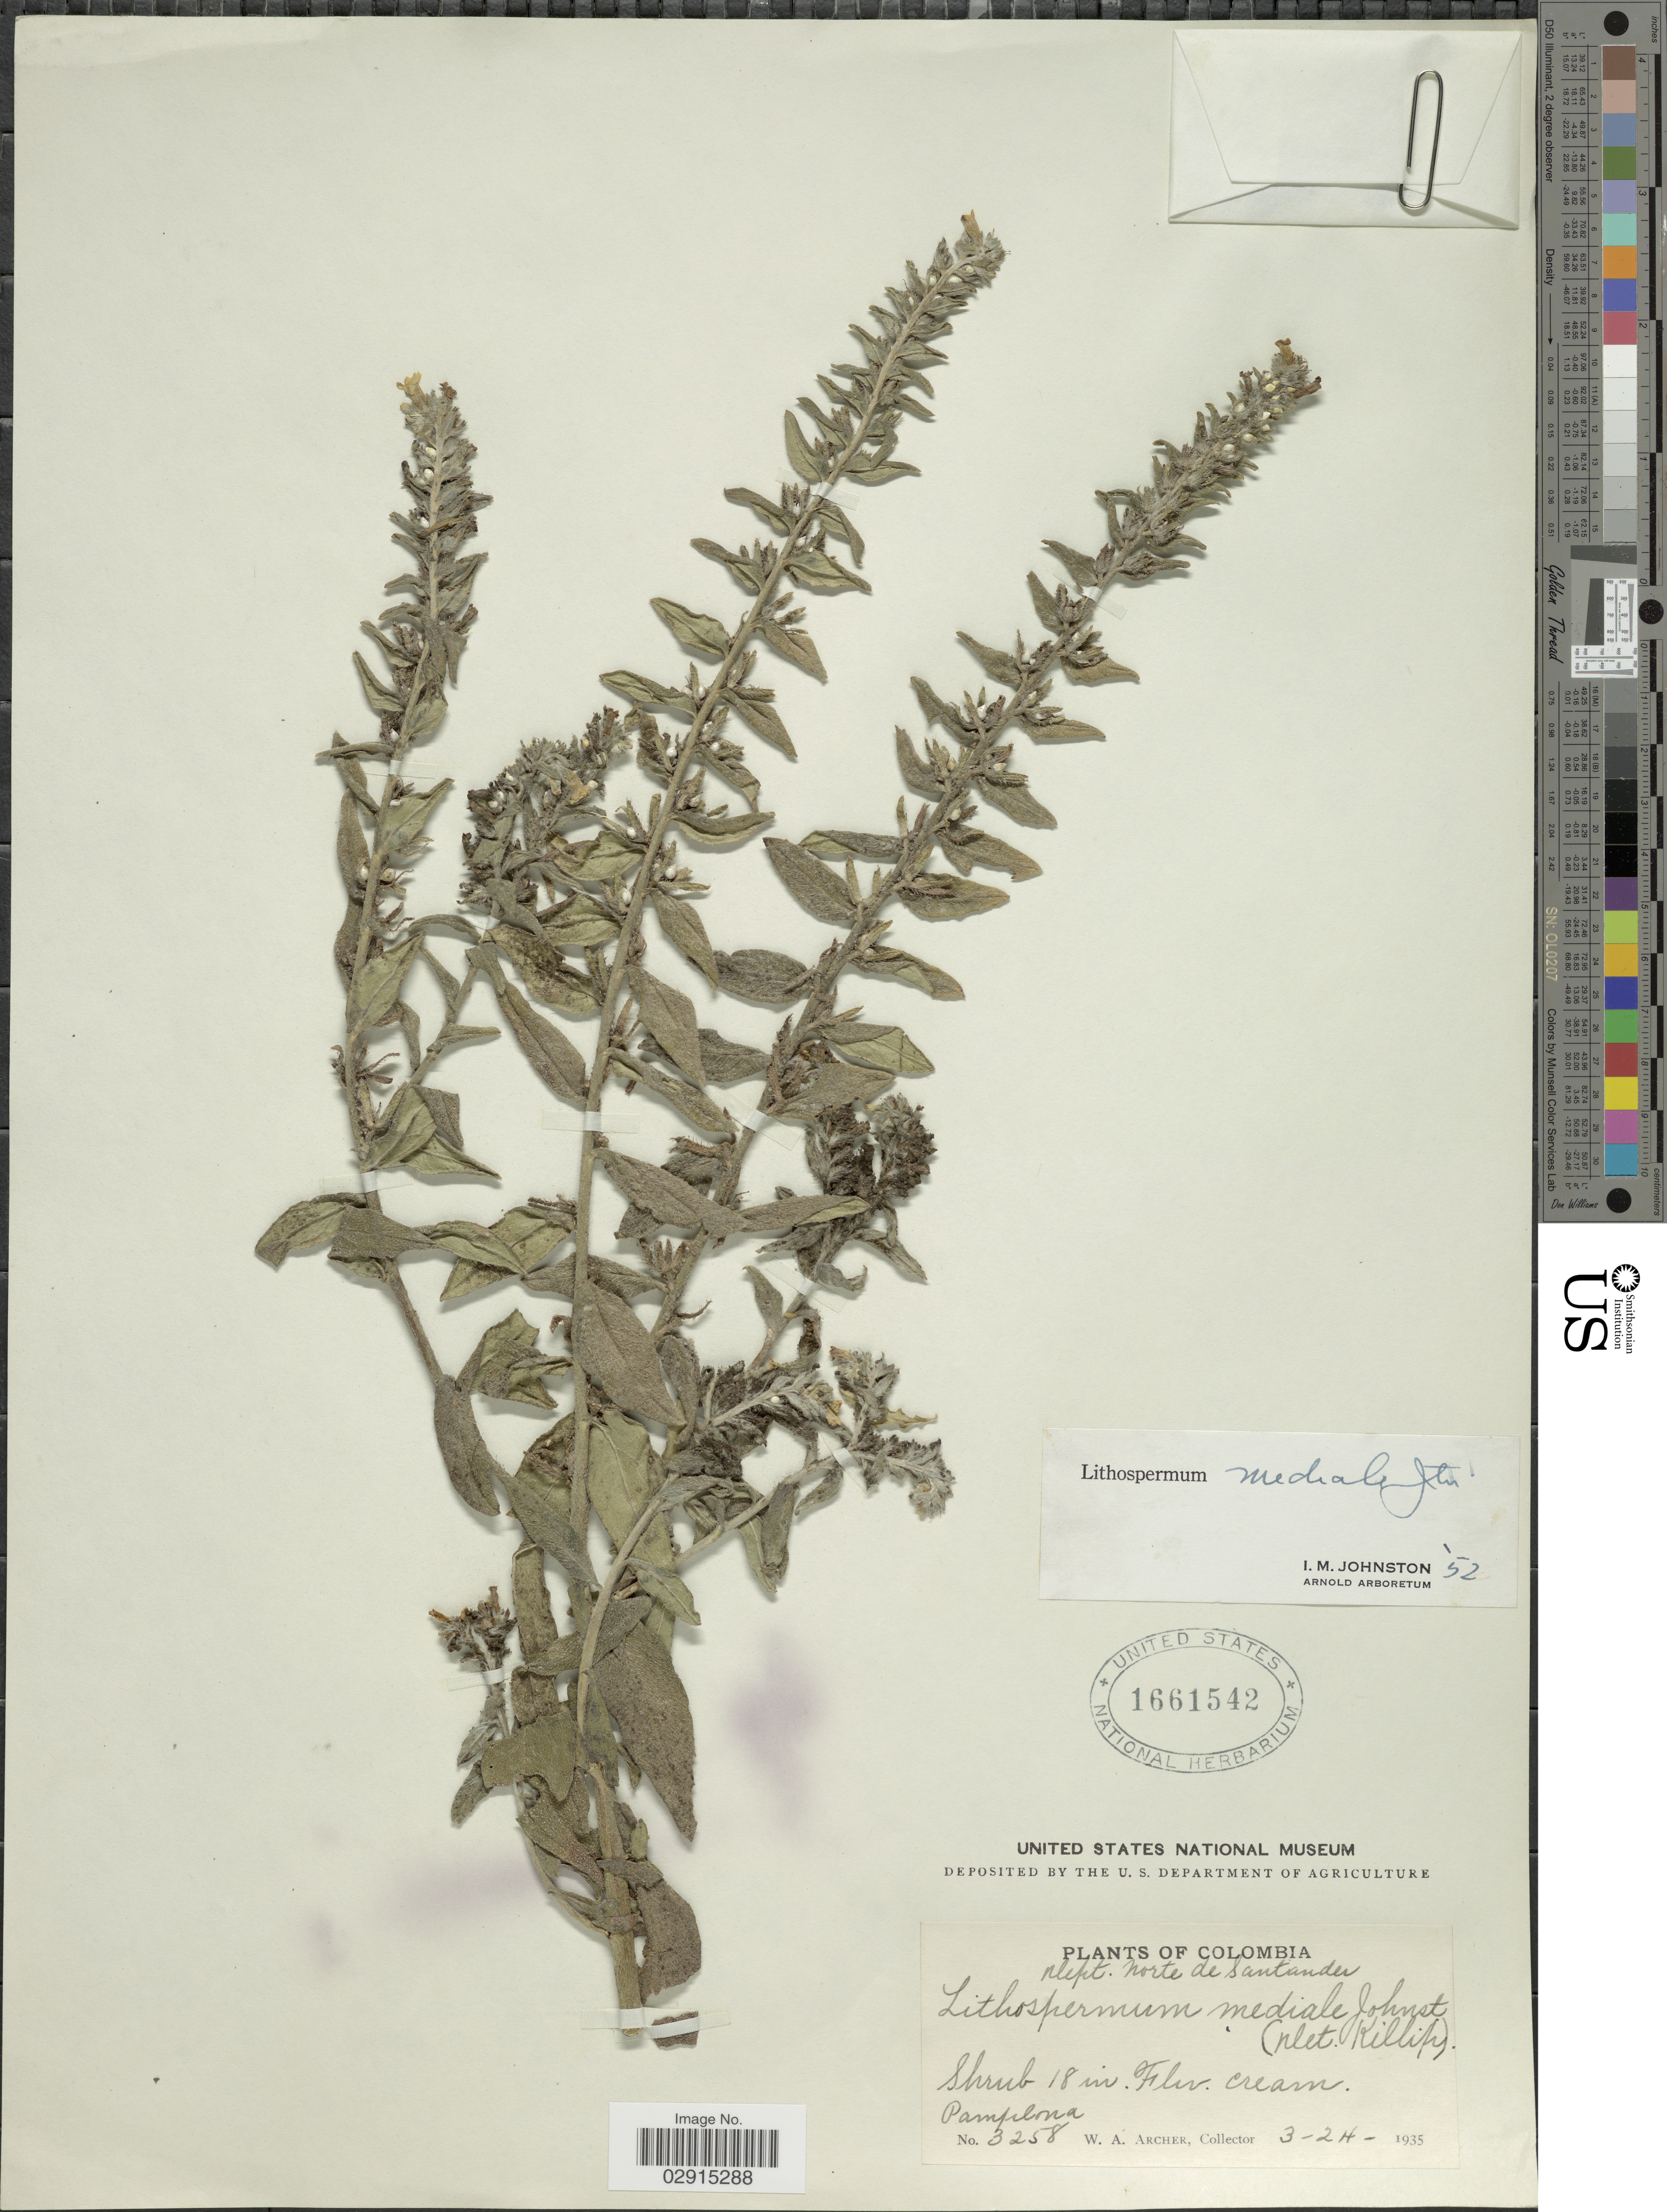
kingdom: Plantae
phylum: Tracheophyta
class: Magnoliopsida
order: Boraginales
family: Boraginaceae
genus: Lithospermum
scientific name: Lithospermum mediale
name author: I.M. Johnst.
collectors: W. Archer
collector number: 3258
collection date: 1935-03-24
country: Colombia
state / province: Norte de Santander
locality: Pamplona. Dept. Norte de Santander.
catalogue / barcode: US 1661542